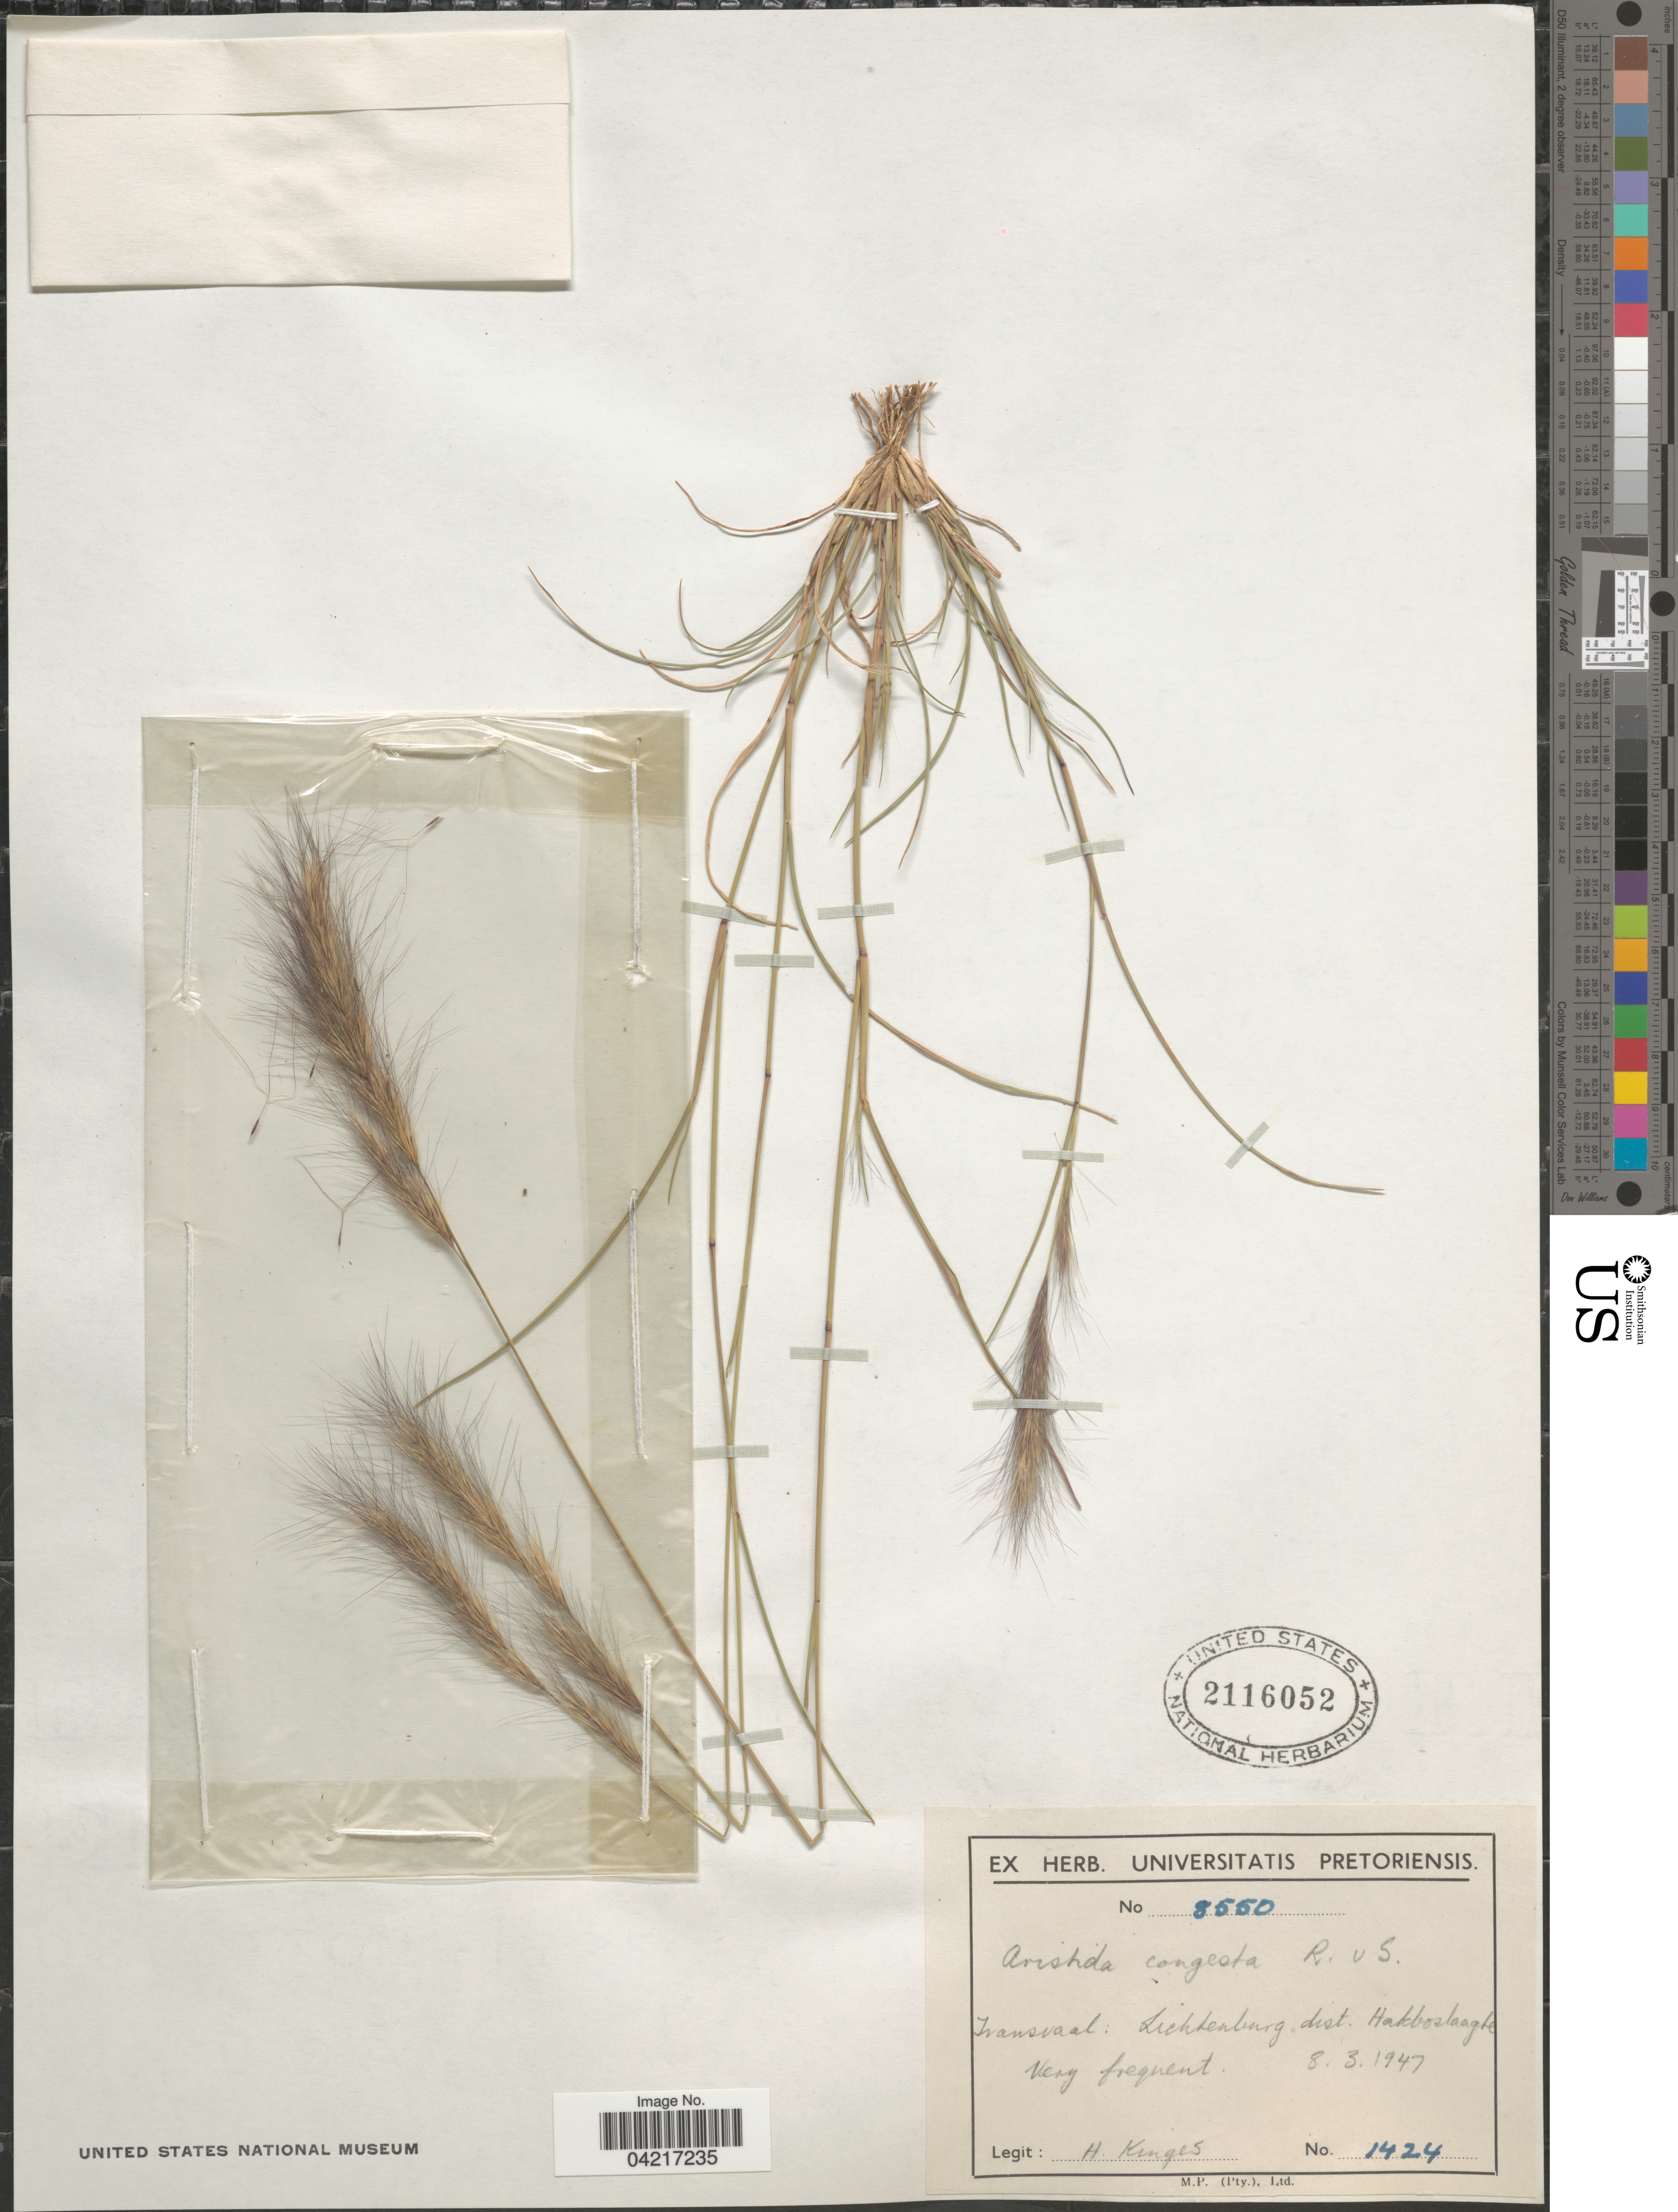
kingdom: Plantae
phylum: Tracheophyta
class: Liliopsida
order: Poales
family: Poaceae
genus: Aristida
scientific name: Aristida congesta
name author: Roem. & Schult.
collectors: H. Kinges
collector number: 1424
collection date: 1947-03-08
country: South Africa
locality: Transvaal: Lichtenburg dist: Hakboslaagte.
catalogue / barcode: US 2116052